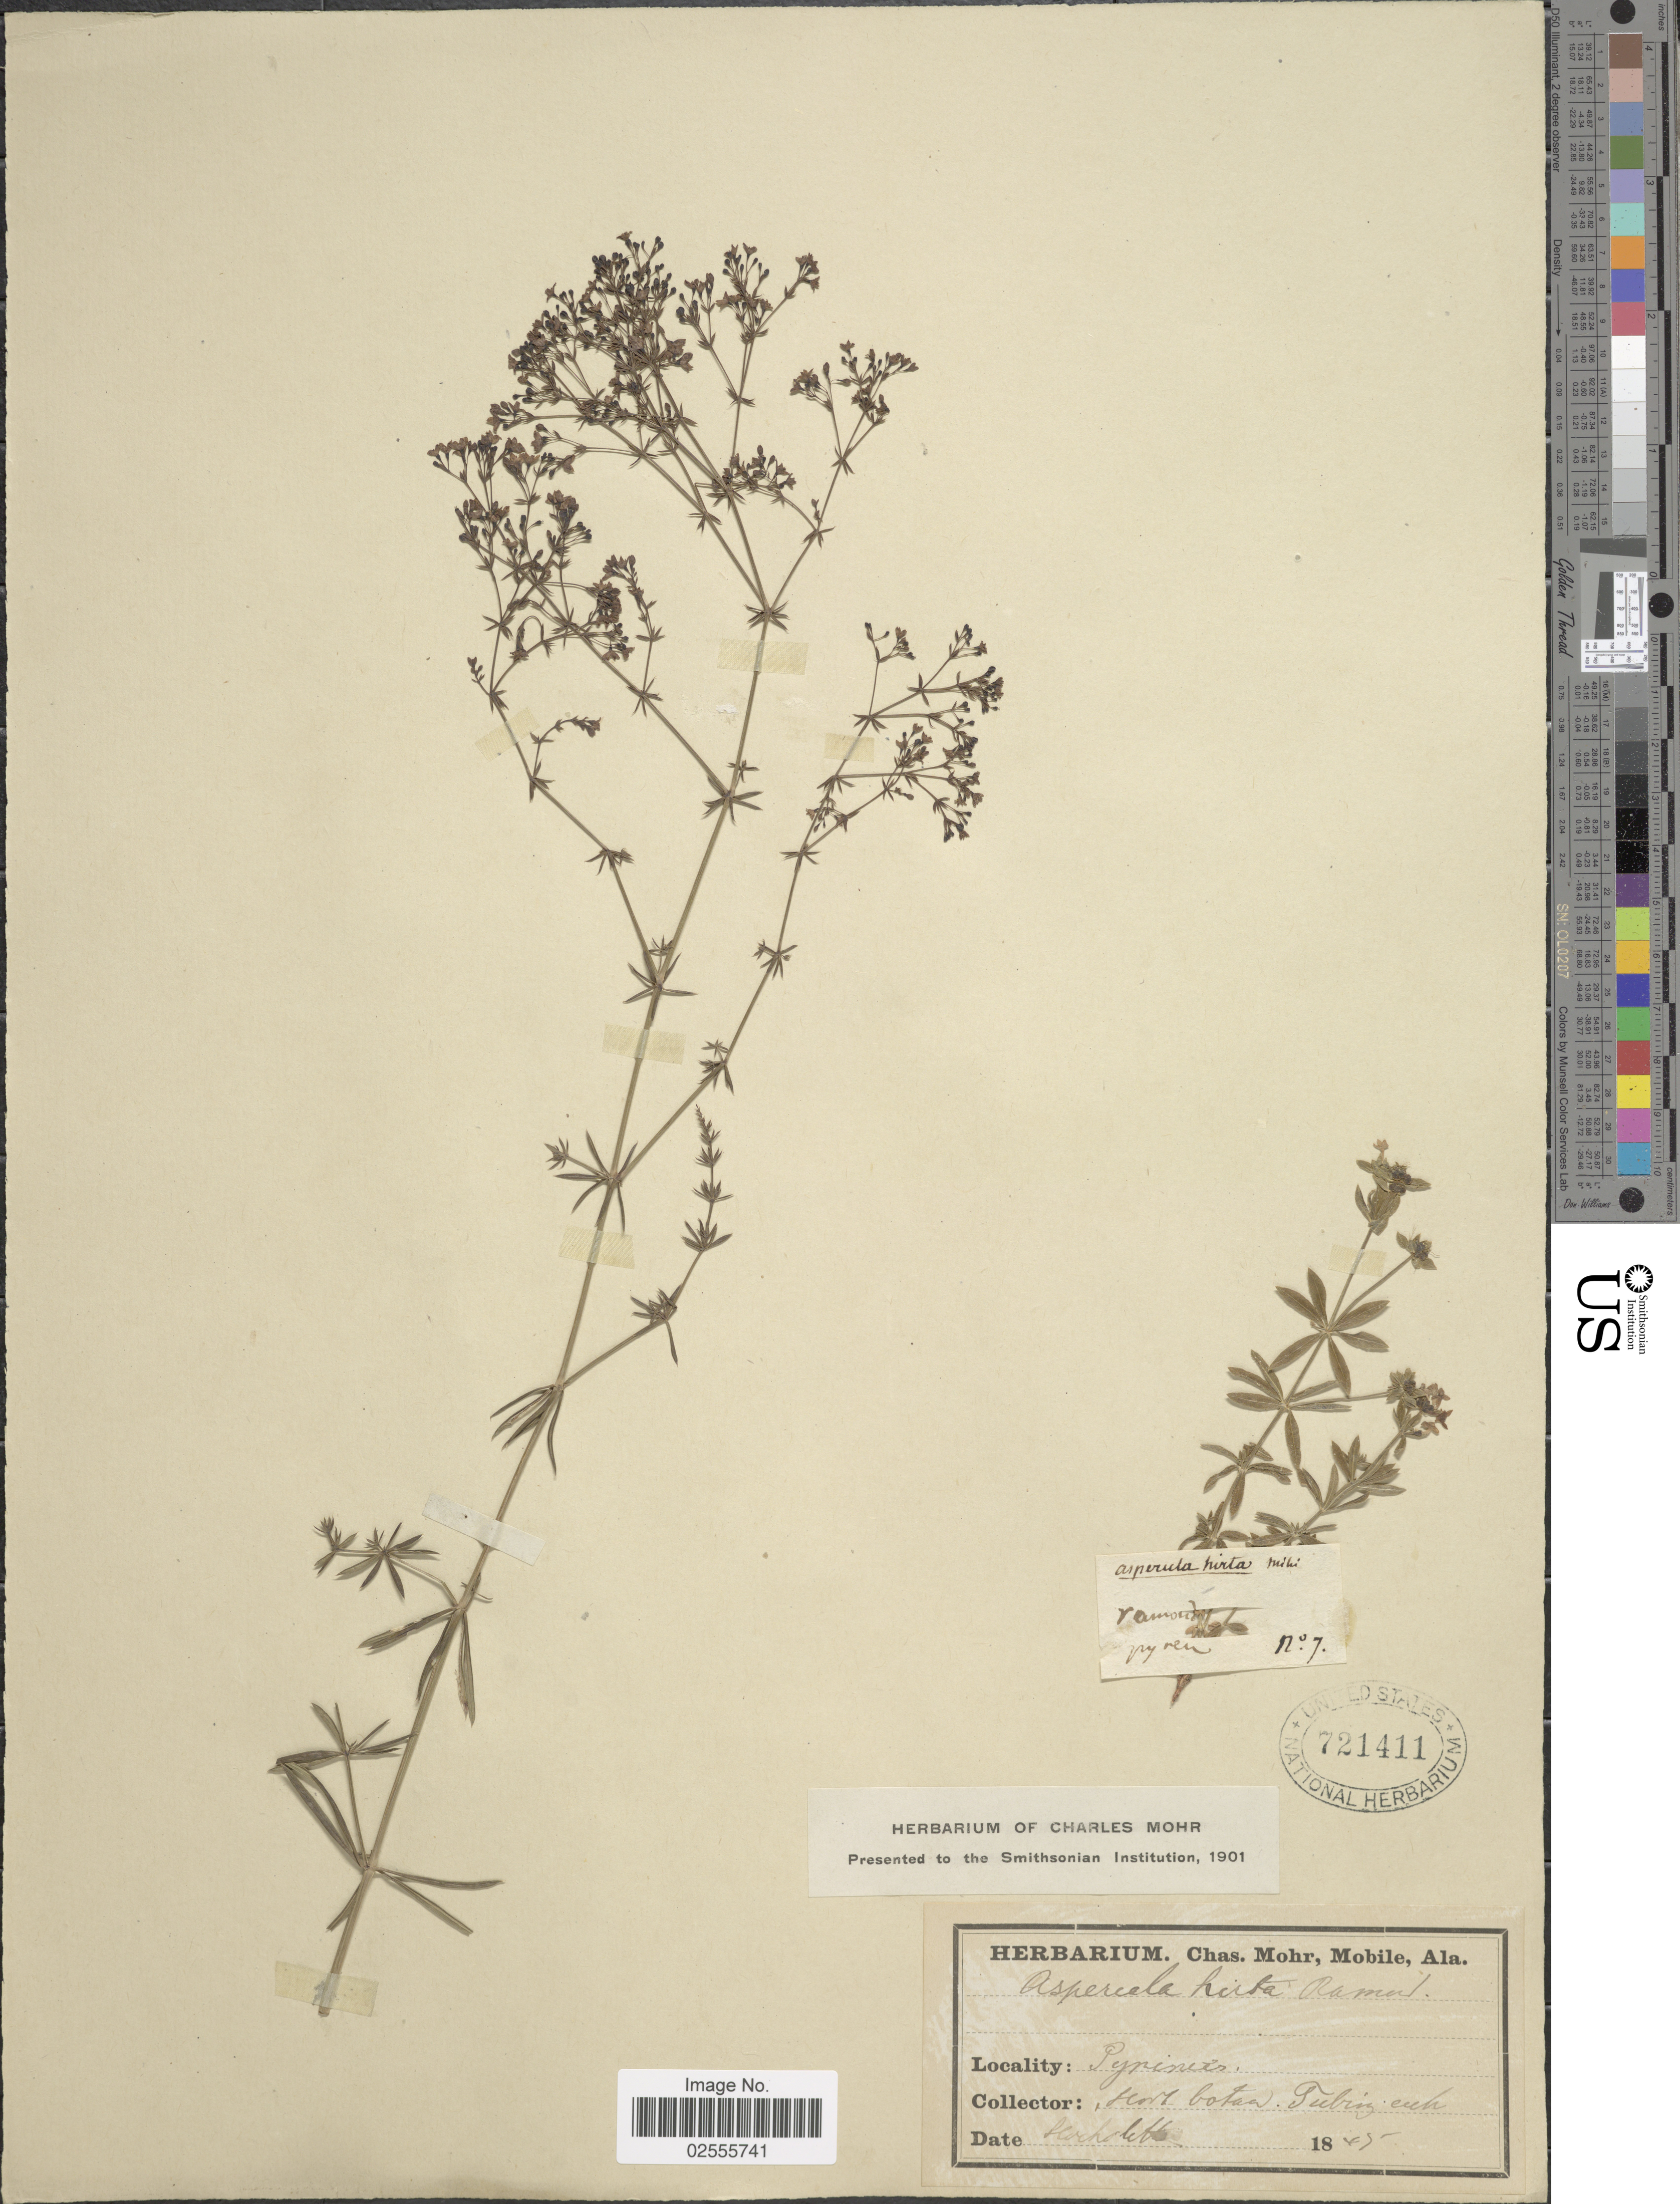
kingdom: Plantae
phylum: Tracheophyta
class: Magnoliopsida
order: Gentianales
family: Rubiaceae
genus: Asperula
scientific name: Asperula hirta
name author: Ramond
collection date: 1845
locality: Hort. botan. Tubiriz. centr. [unsure placement], Pyrenees. [interpreted]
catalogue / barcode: US 721411